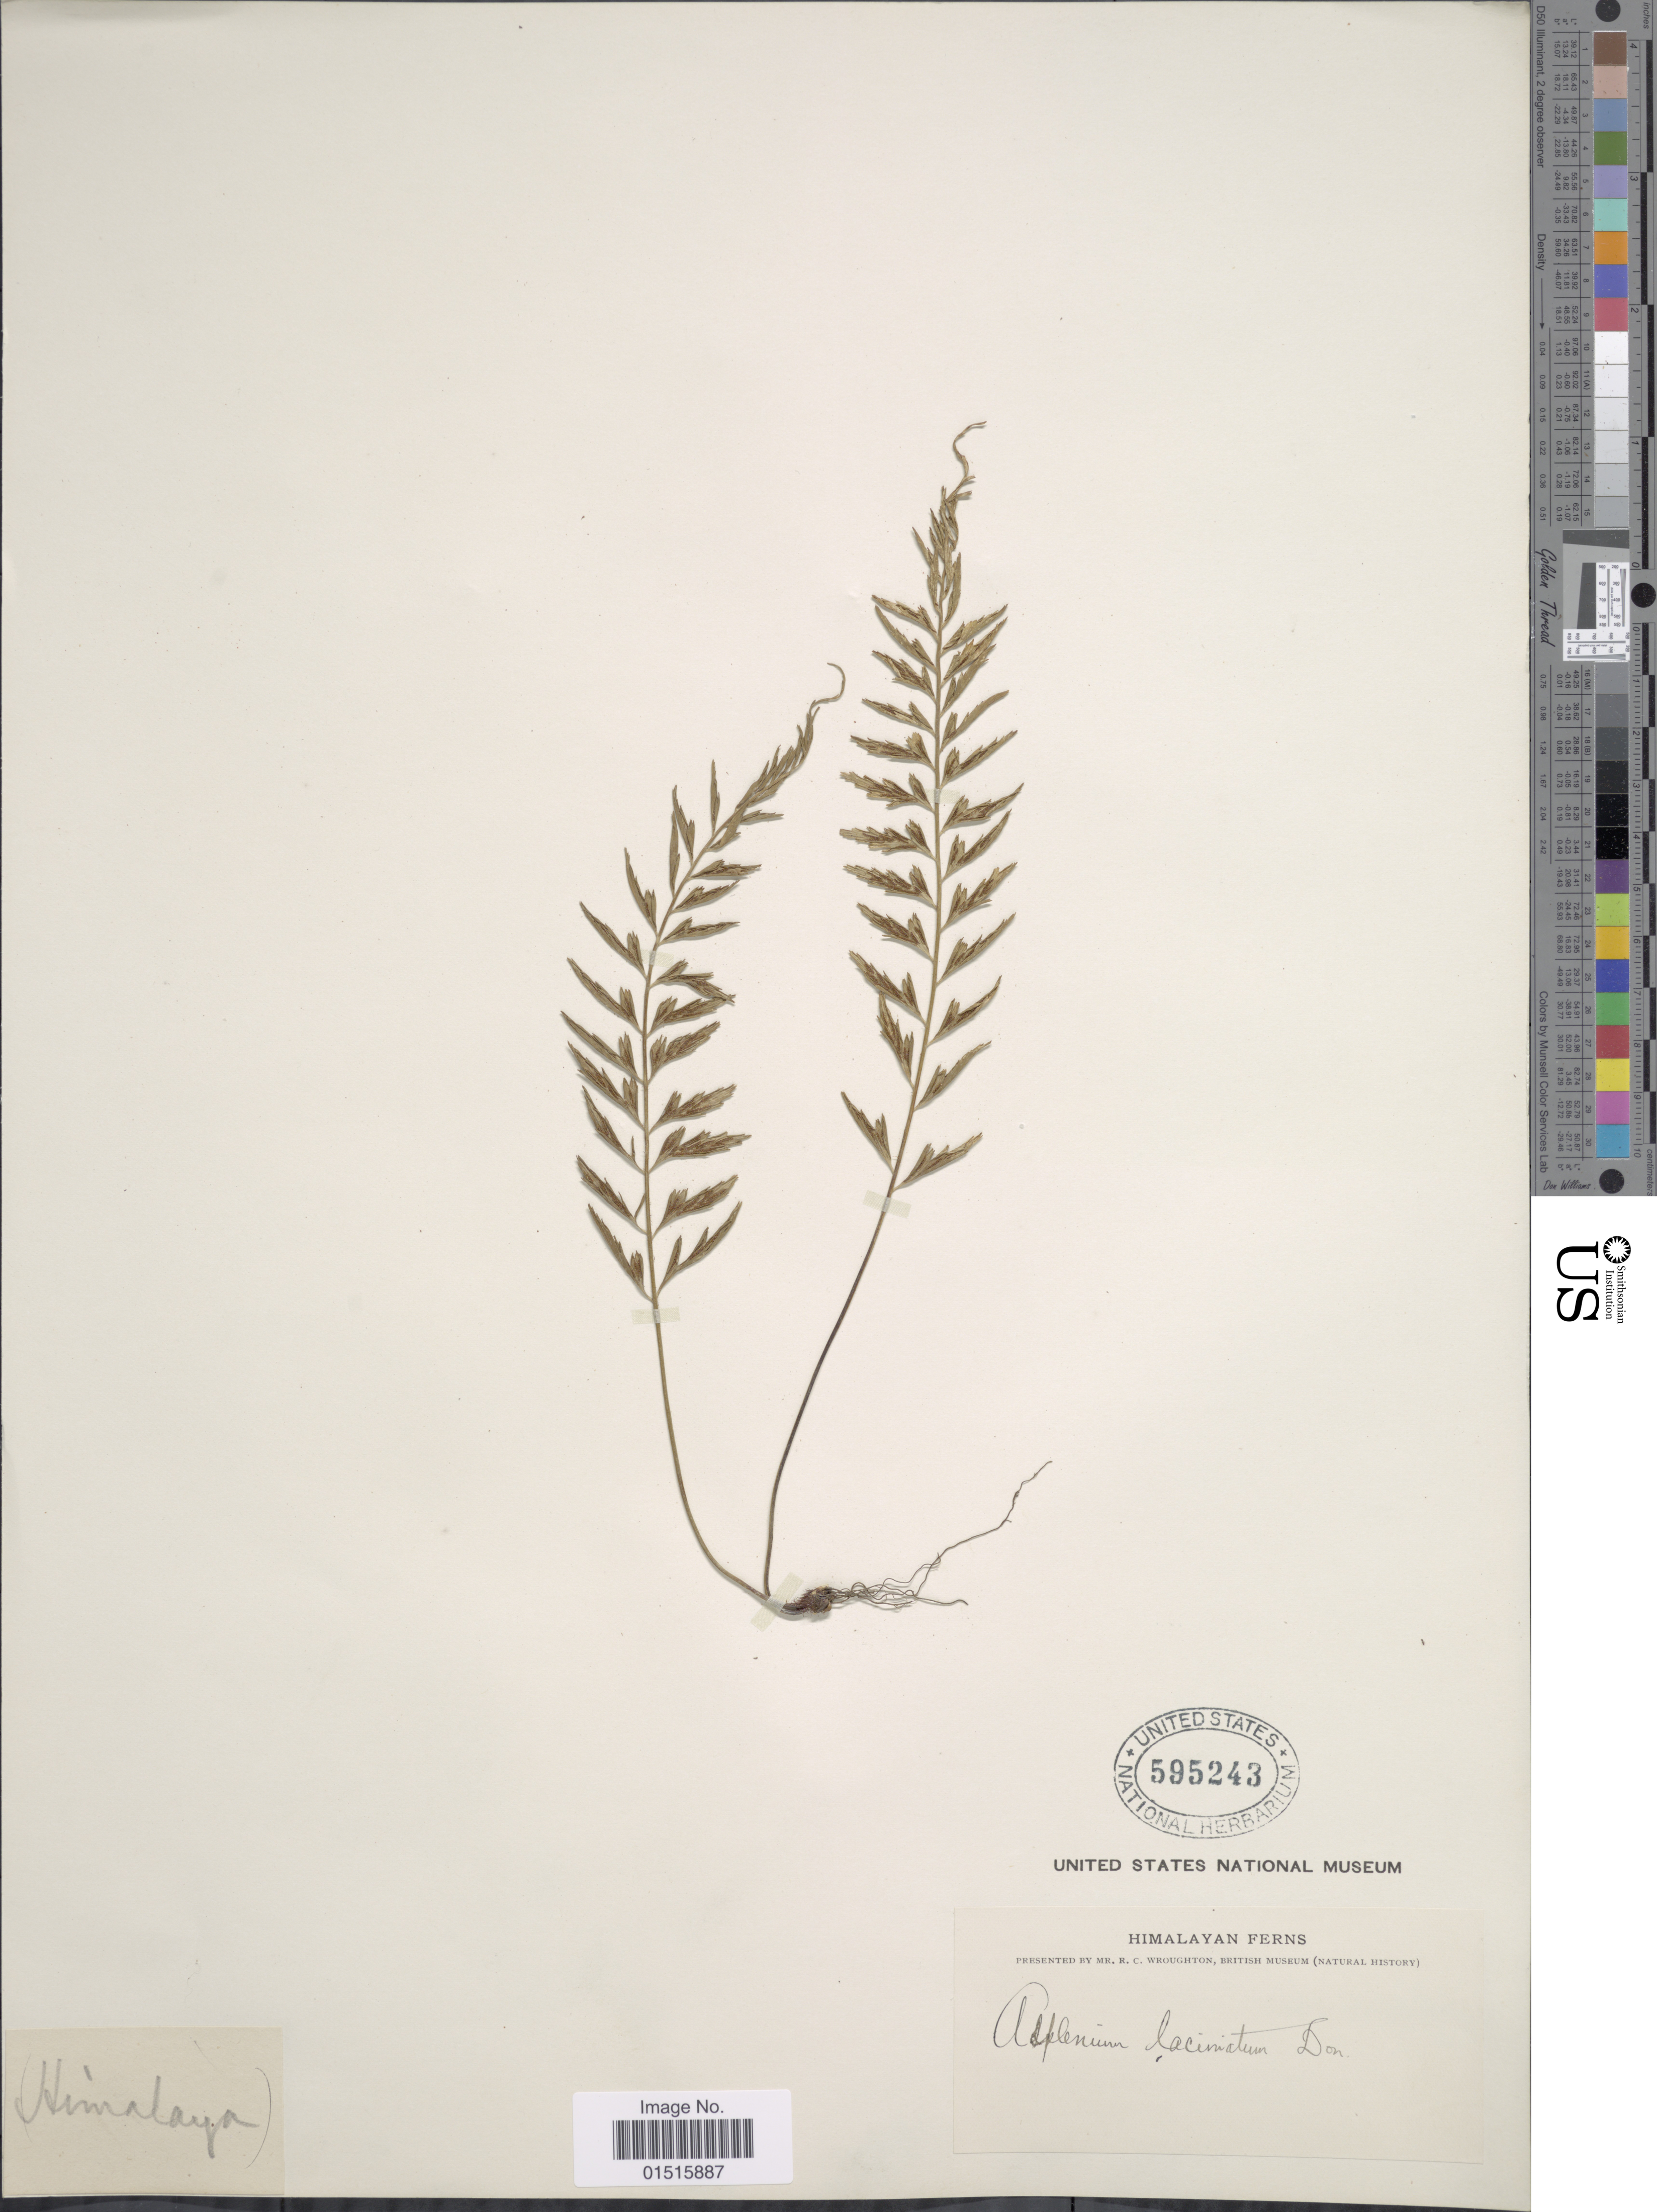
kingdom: Plantae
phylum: Tracheophyta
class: Polypodiopsida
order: Polypodiales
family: Aspleniaceae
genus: Asplenium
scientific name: Asplenium yoshinagae var. planicaule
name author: (Wall. ex Mett.) C.V. Morton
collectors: R. Wroughton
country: India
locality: Himalayan Ferns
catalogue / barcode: US 595243